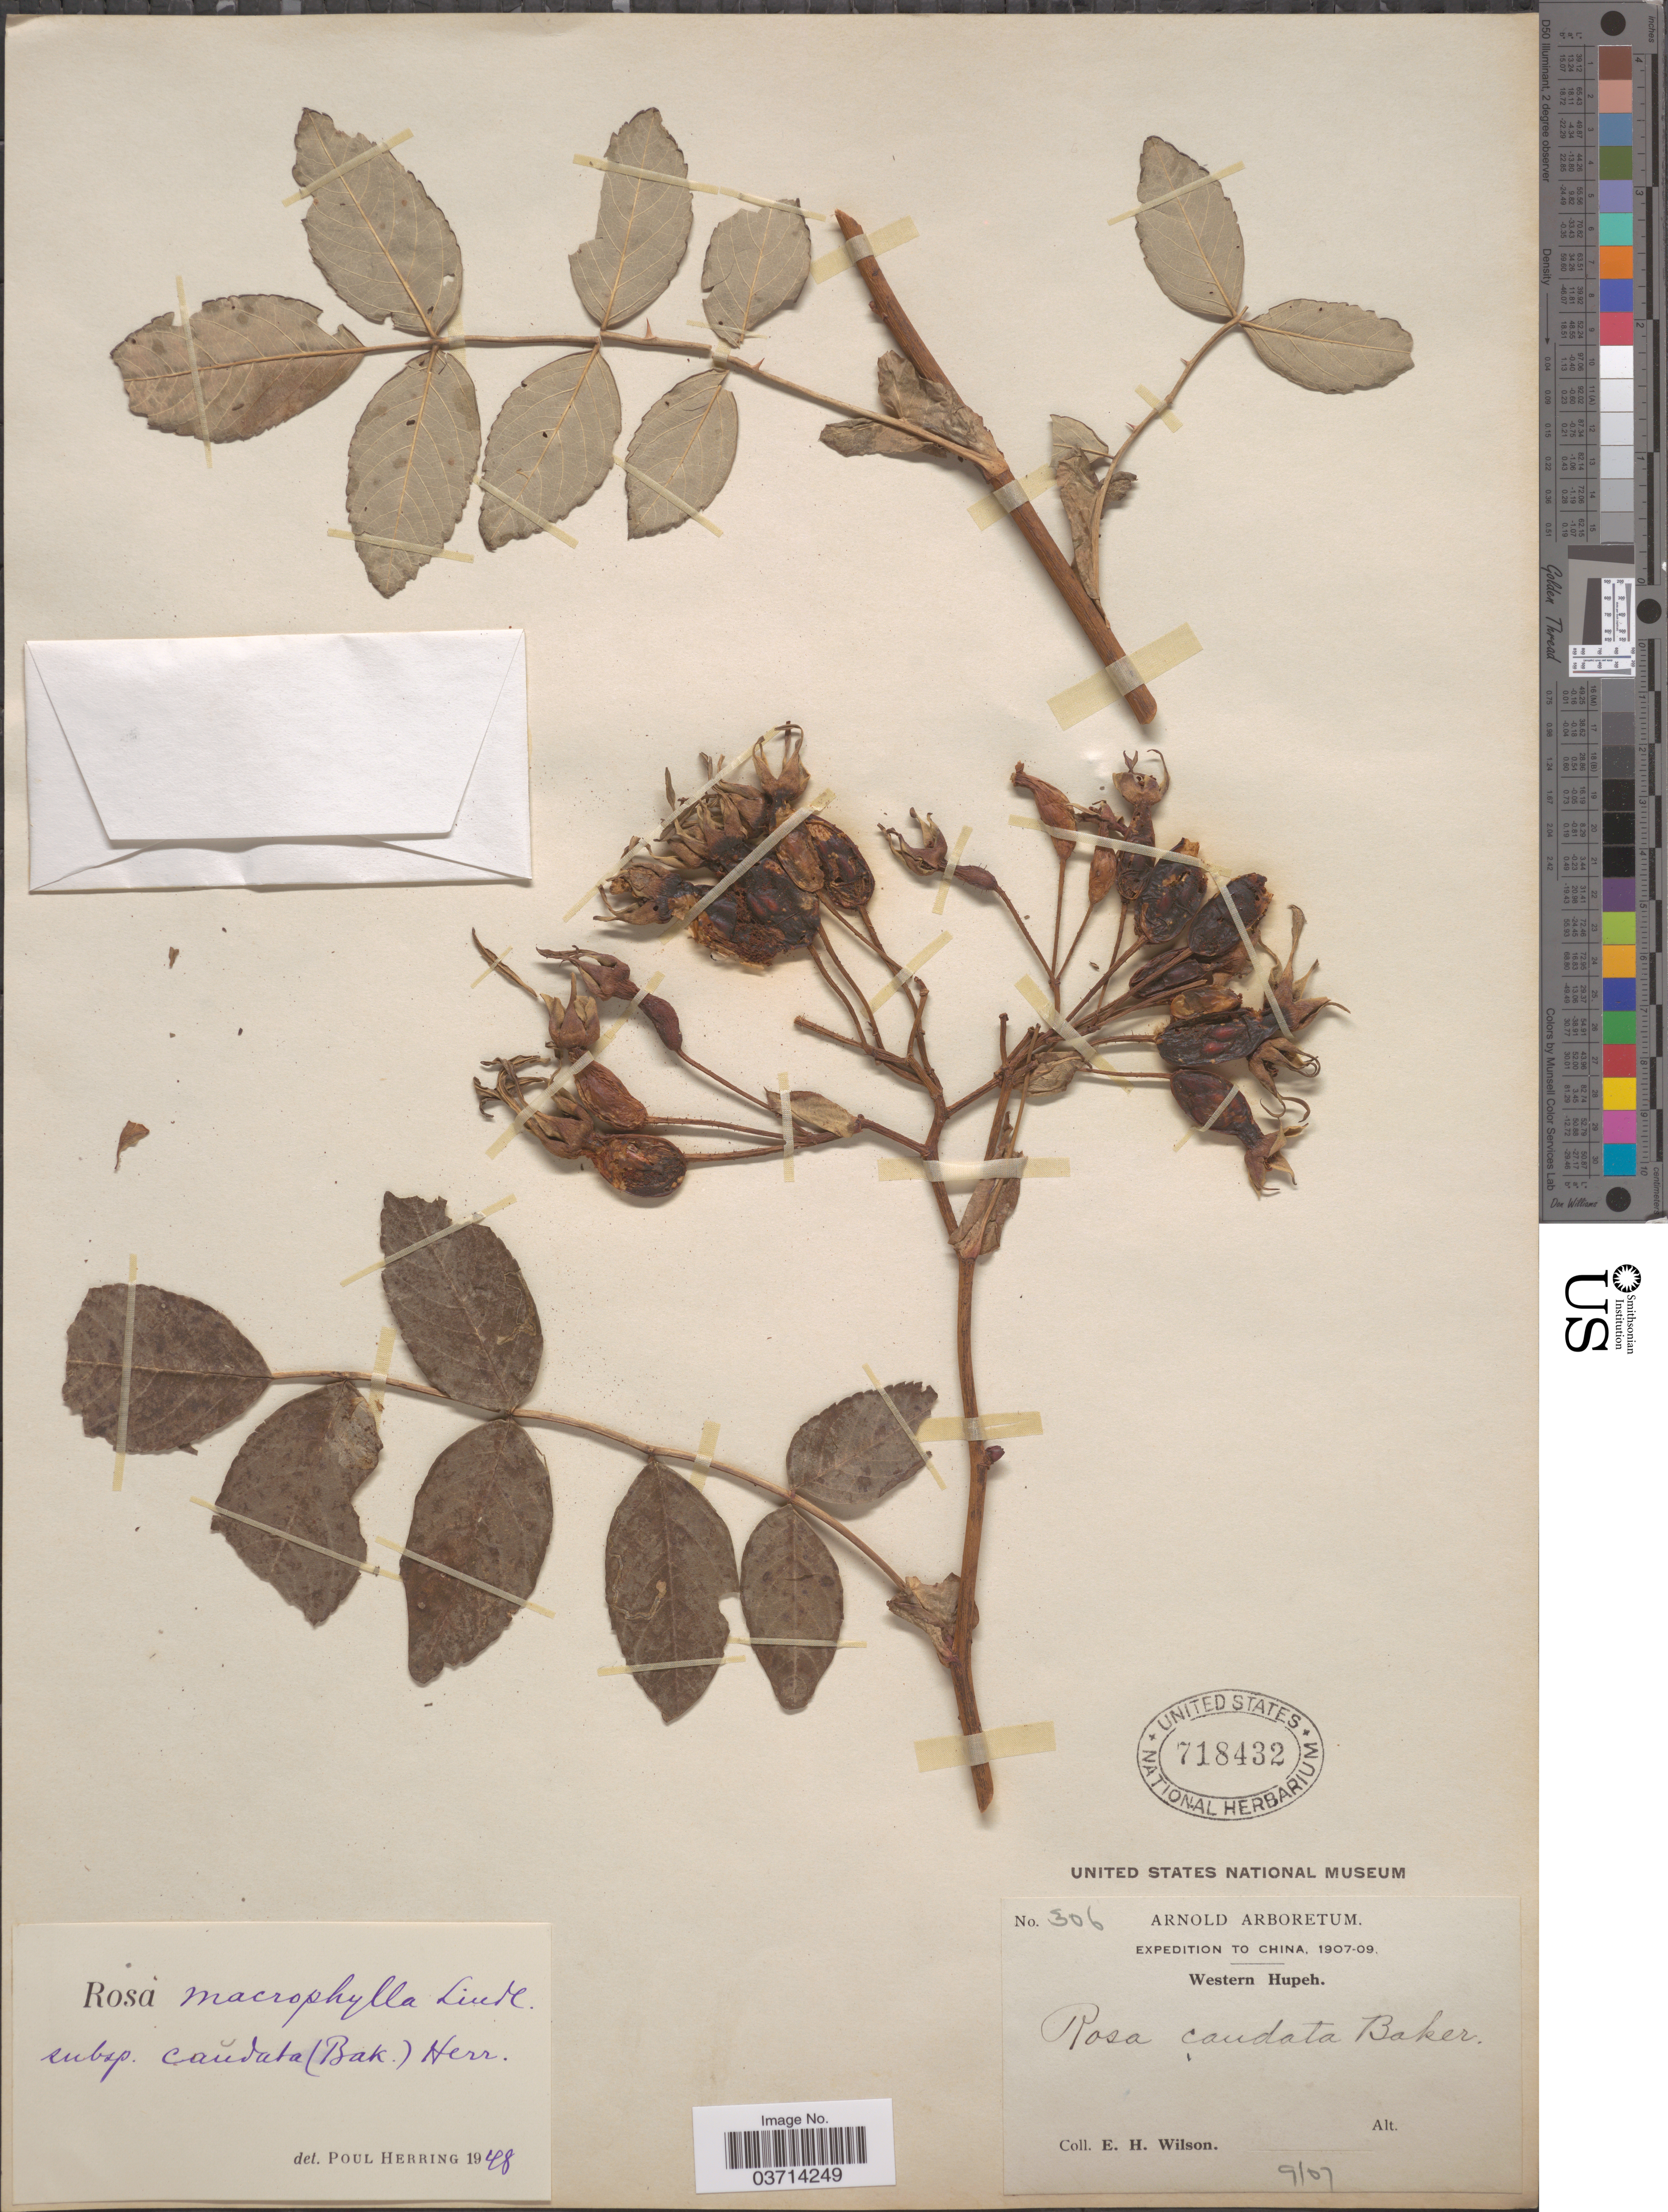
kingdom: Plantae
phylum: Tracheophyta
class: Magnoliopsida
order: Rosales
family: Rosaceae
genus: Rosa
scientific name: Rosa caudata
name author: Baker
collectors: E. Wilson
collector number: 306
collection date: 1907-09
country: China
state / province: Hubei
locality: Western Hupeh.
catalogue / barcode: US 718432